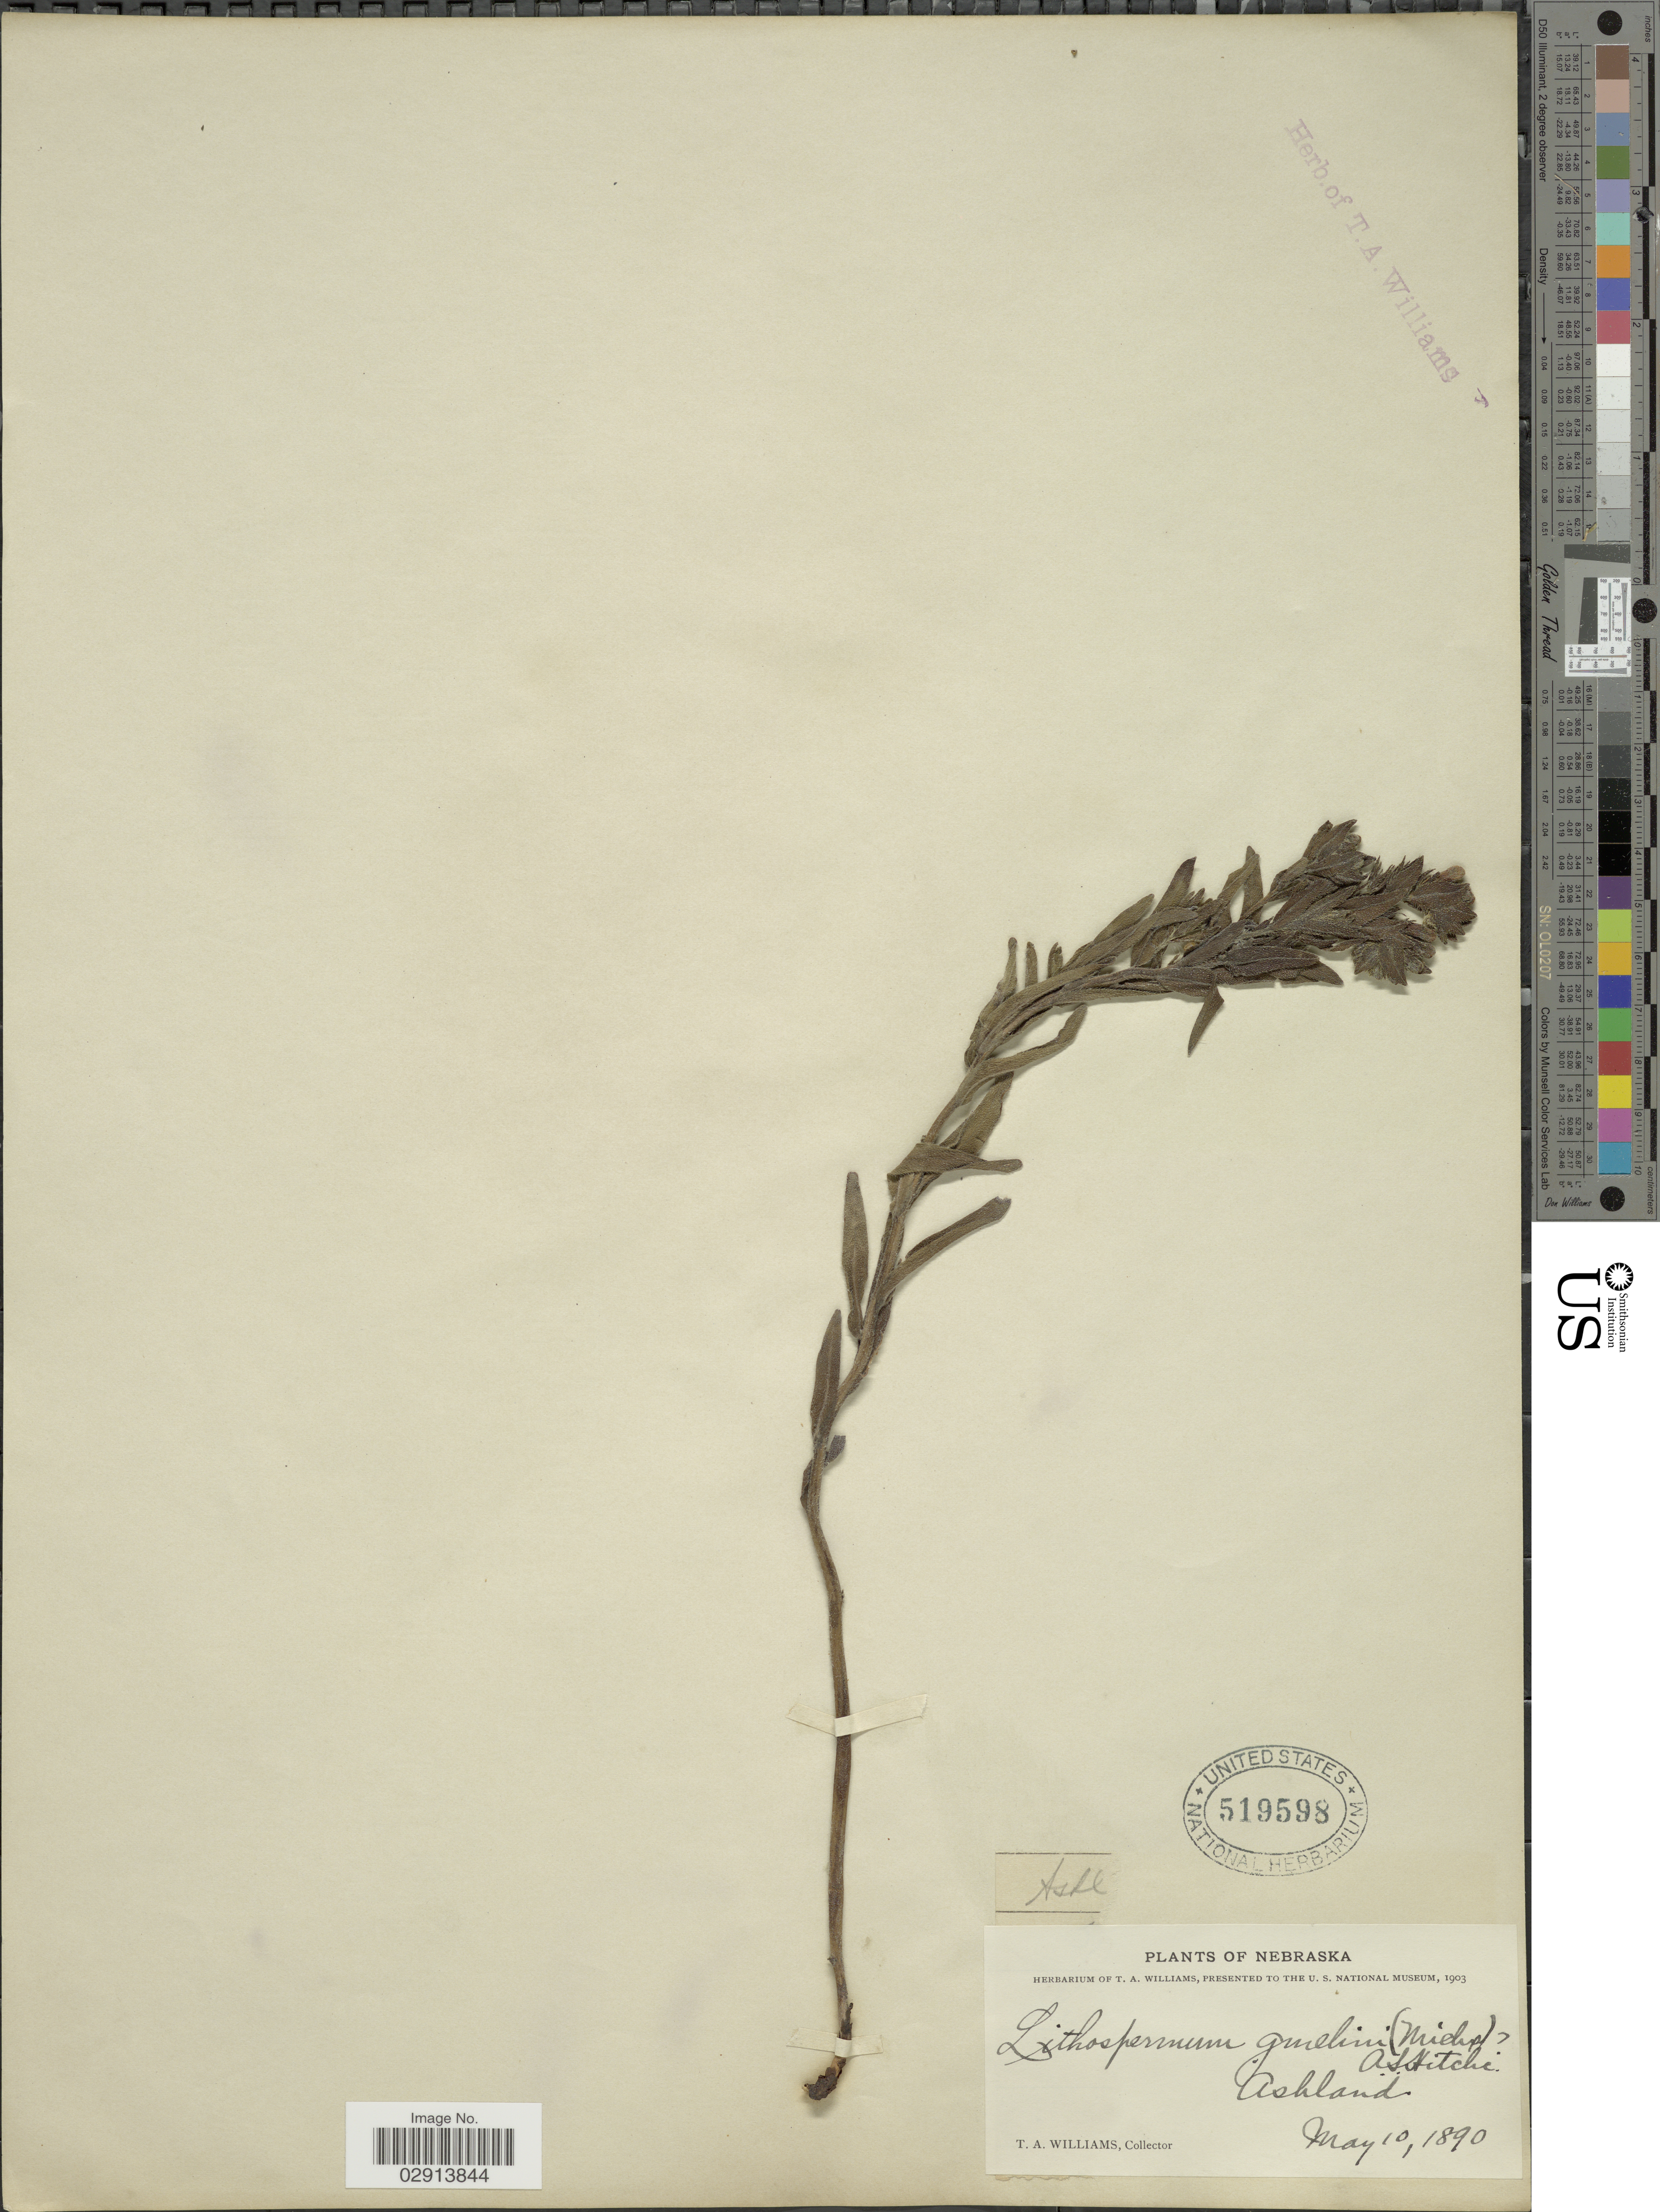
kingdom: Plantae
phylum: Tracheophyta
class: Magnoliopsida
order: Boraginales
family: Boraginaceae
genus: Lithospermum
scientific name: Lithospermum caroliniense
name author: (J.F. Gmel.) MacMill.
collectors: T. Williams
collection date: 1890-05-10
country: United States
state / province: Nebraska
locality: Ashland.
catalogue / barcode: US 519598